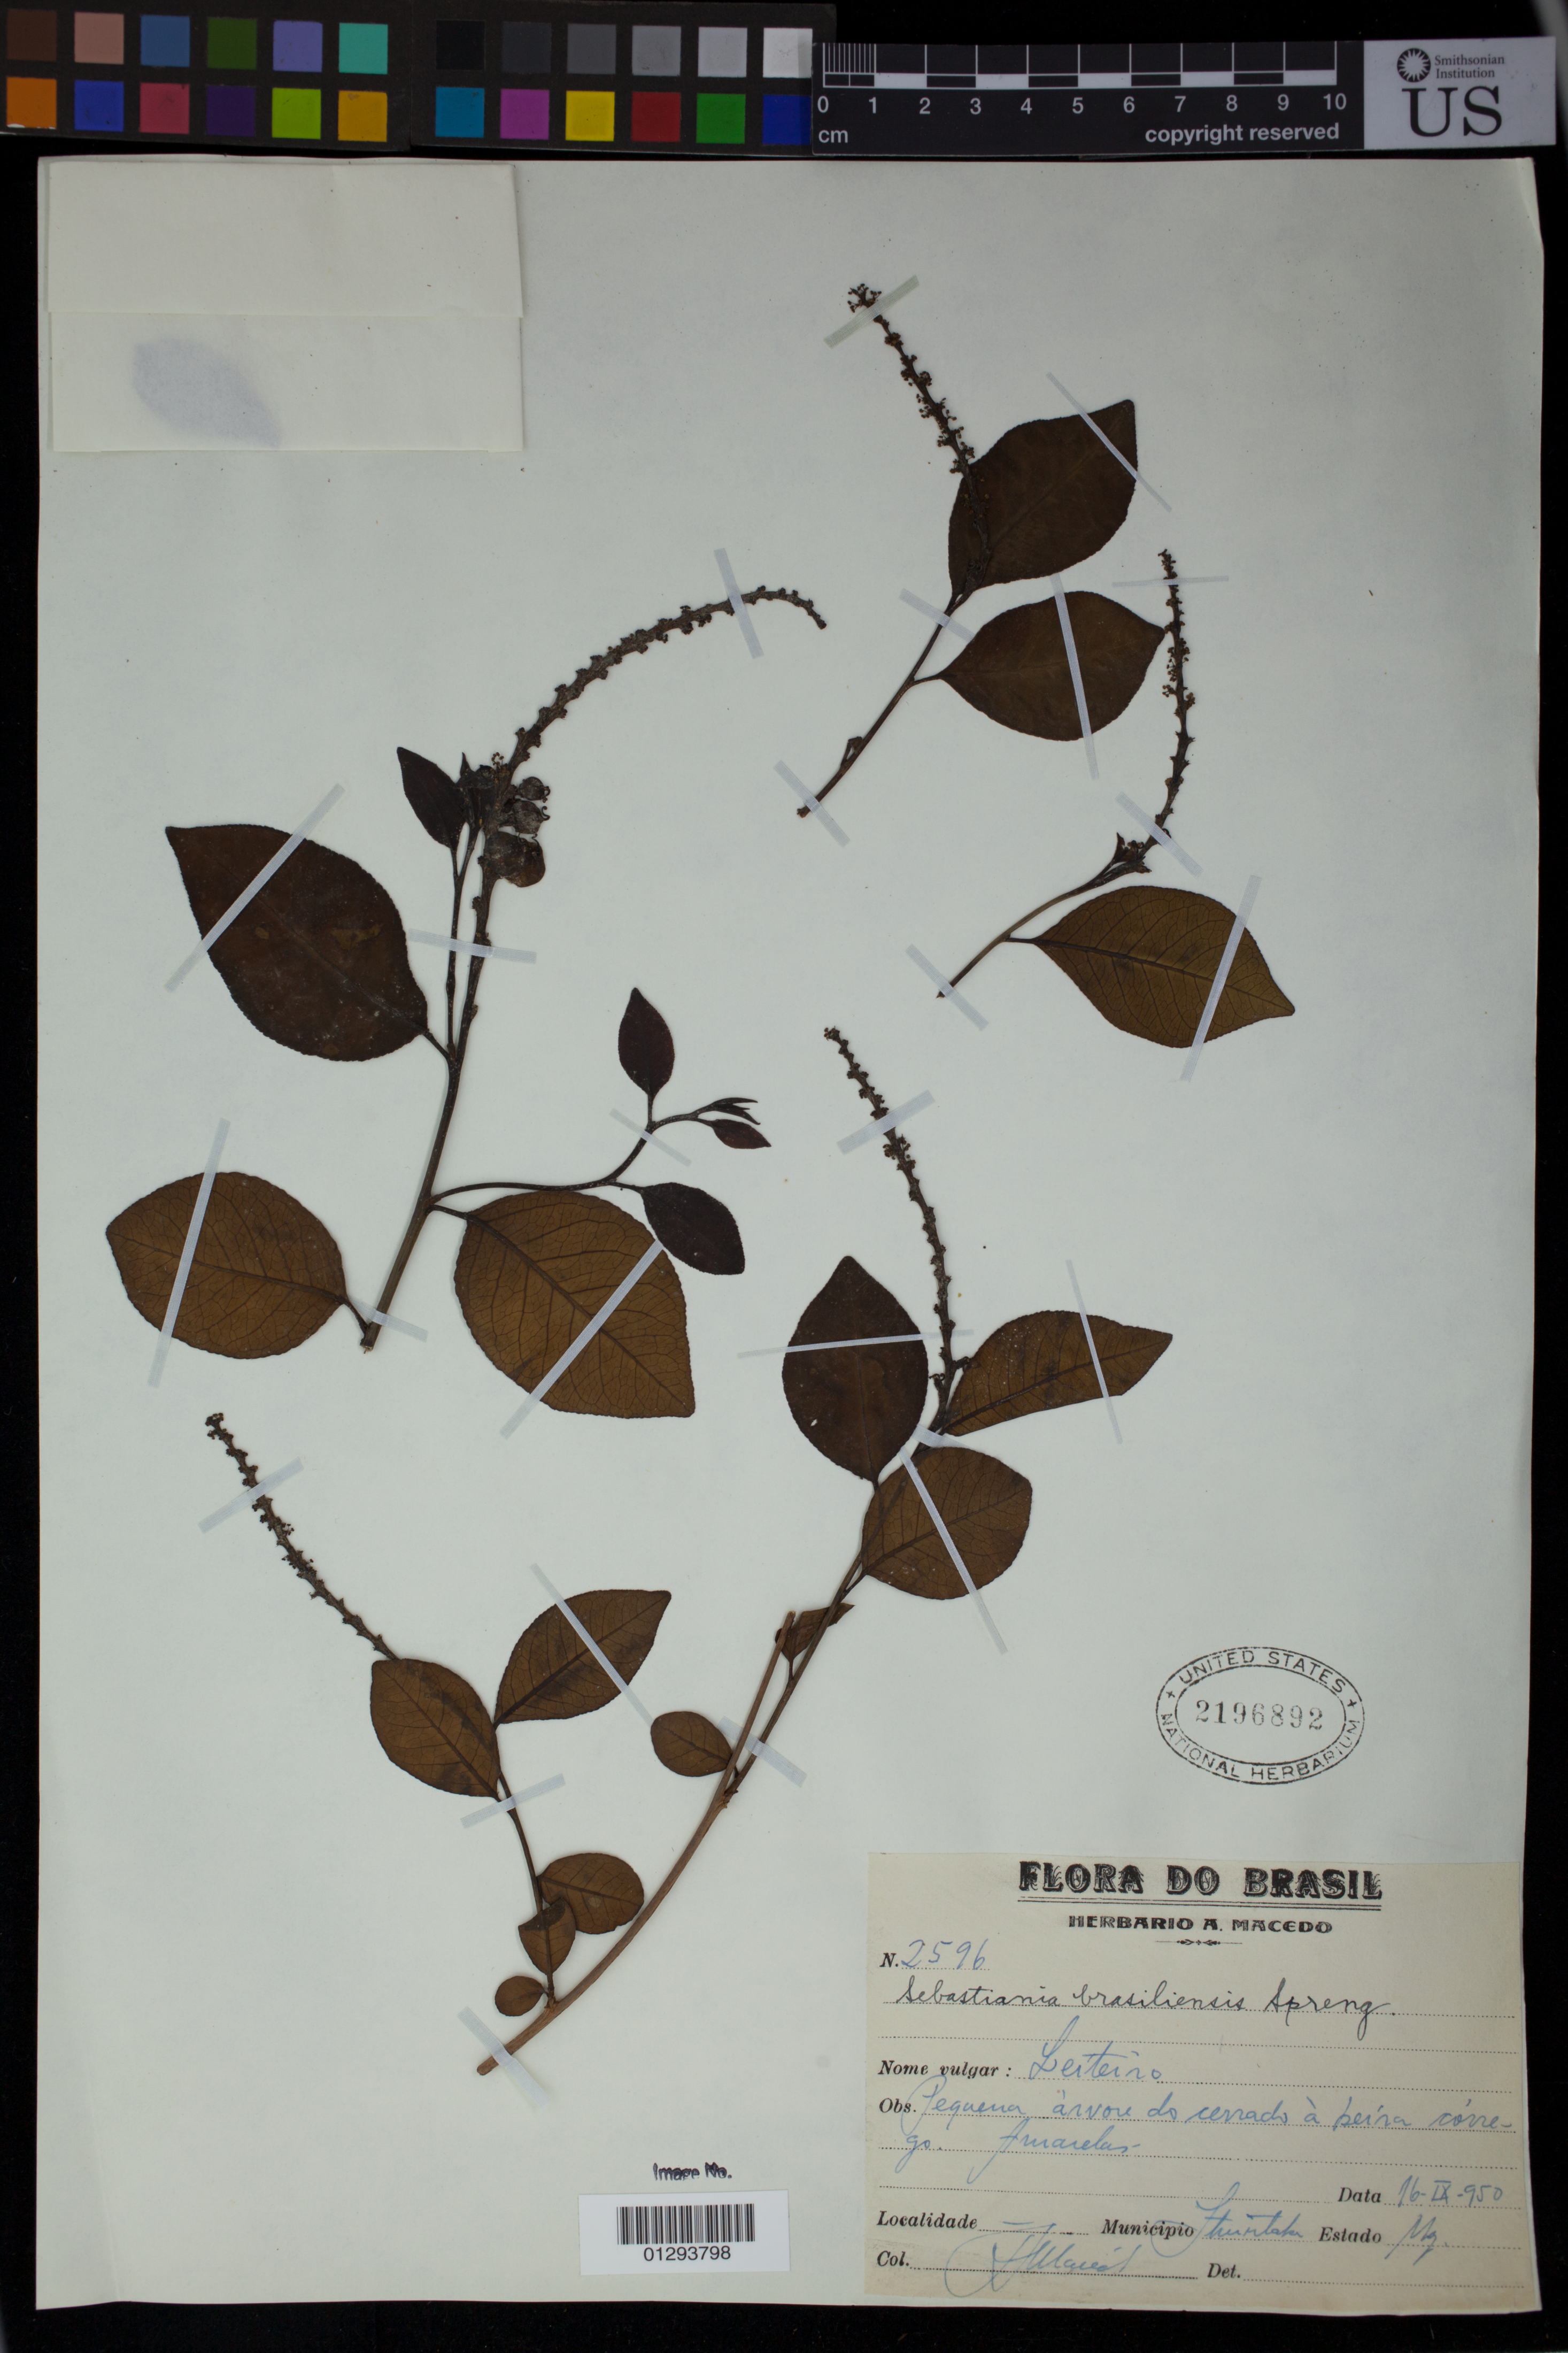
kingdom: Plantae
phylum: Tracheophyta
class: Magnoliopsida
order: Malpighiales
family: Euphorbiaceae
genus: Sebastiania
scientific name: Sebastiania brasiliensis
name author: Spreng.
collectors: A. Macedo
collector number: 2596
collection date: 1950-09-16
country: Brazil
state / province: Minas Gerais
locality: Huritake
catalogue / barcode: US 2196892